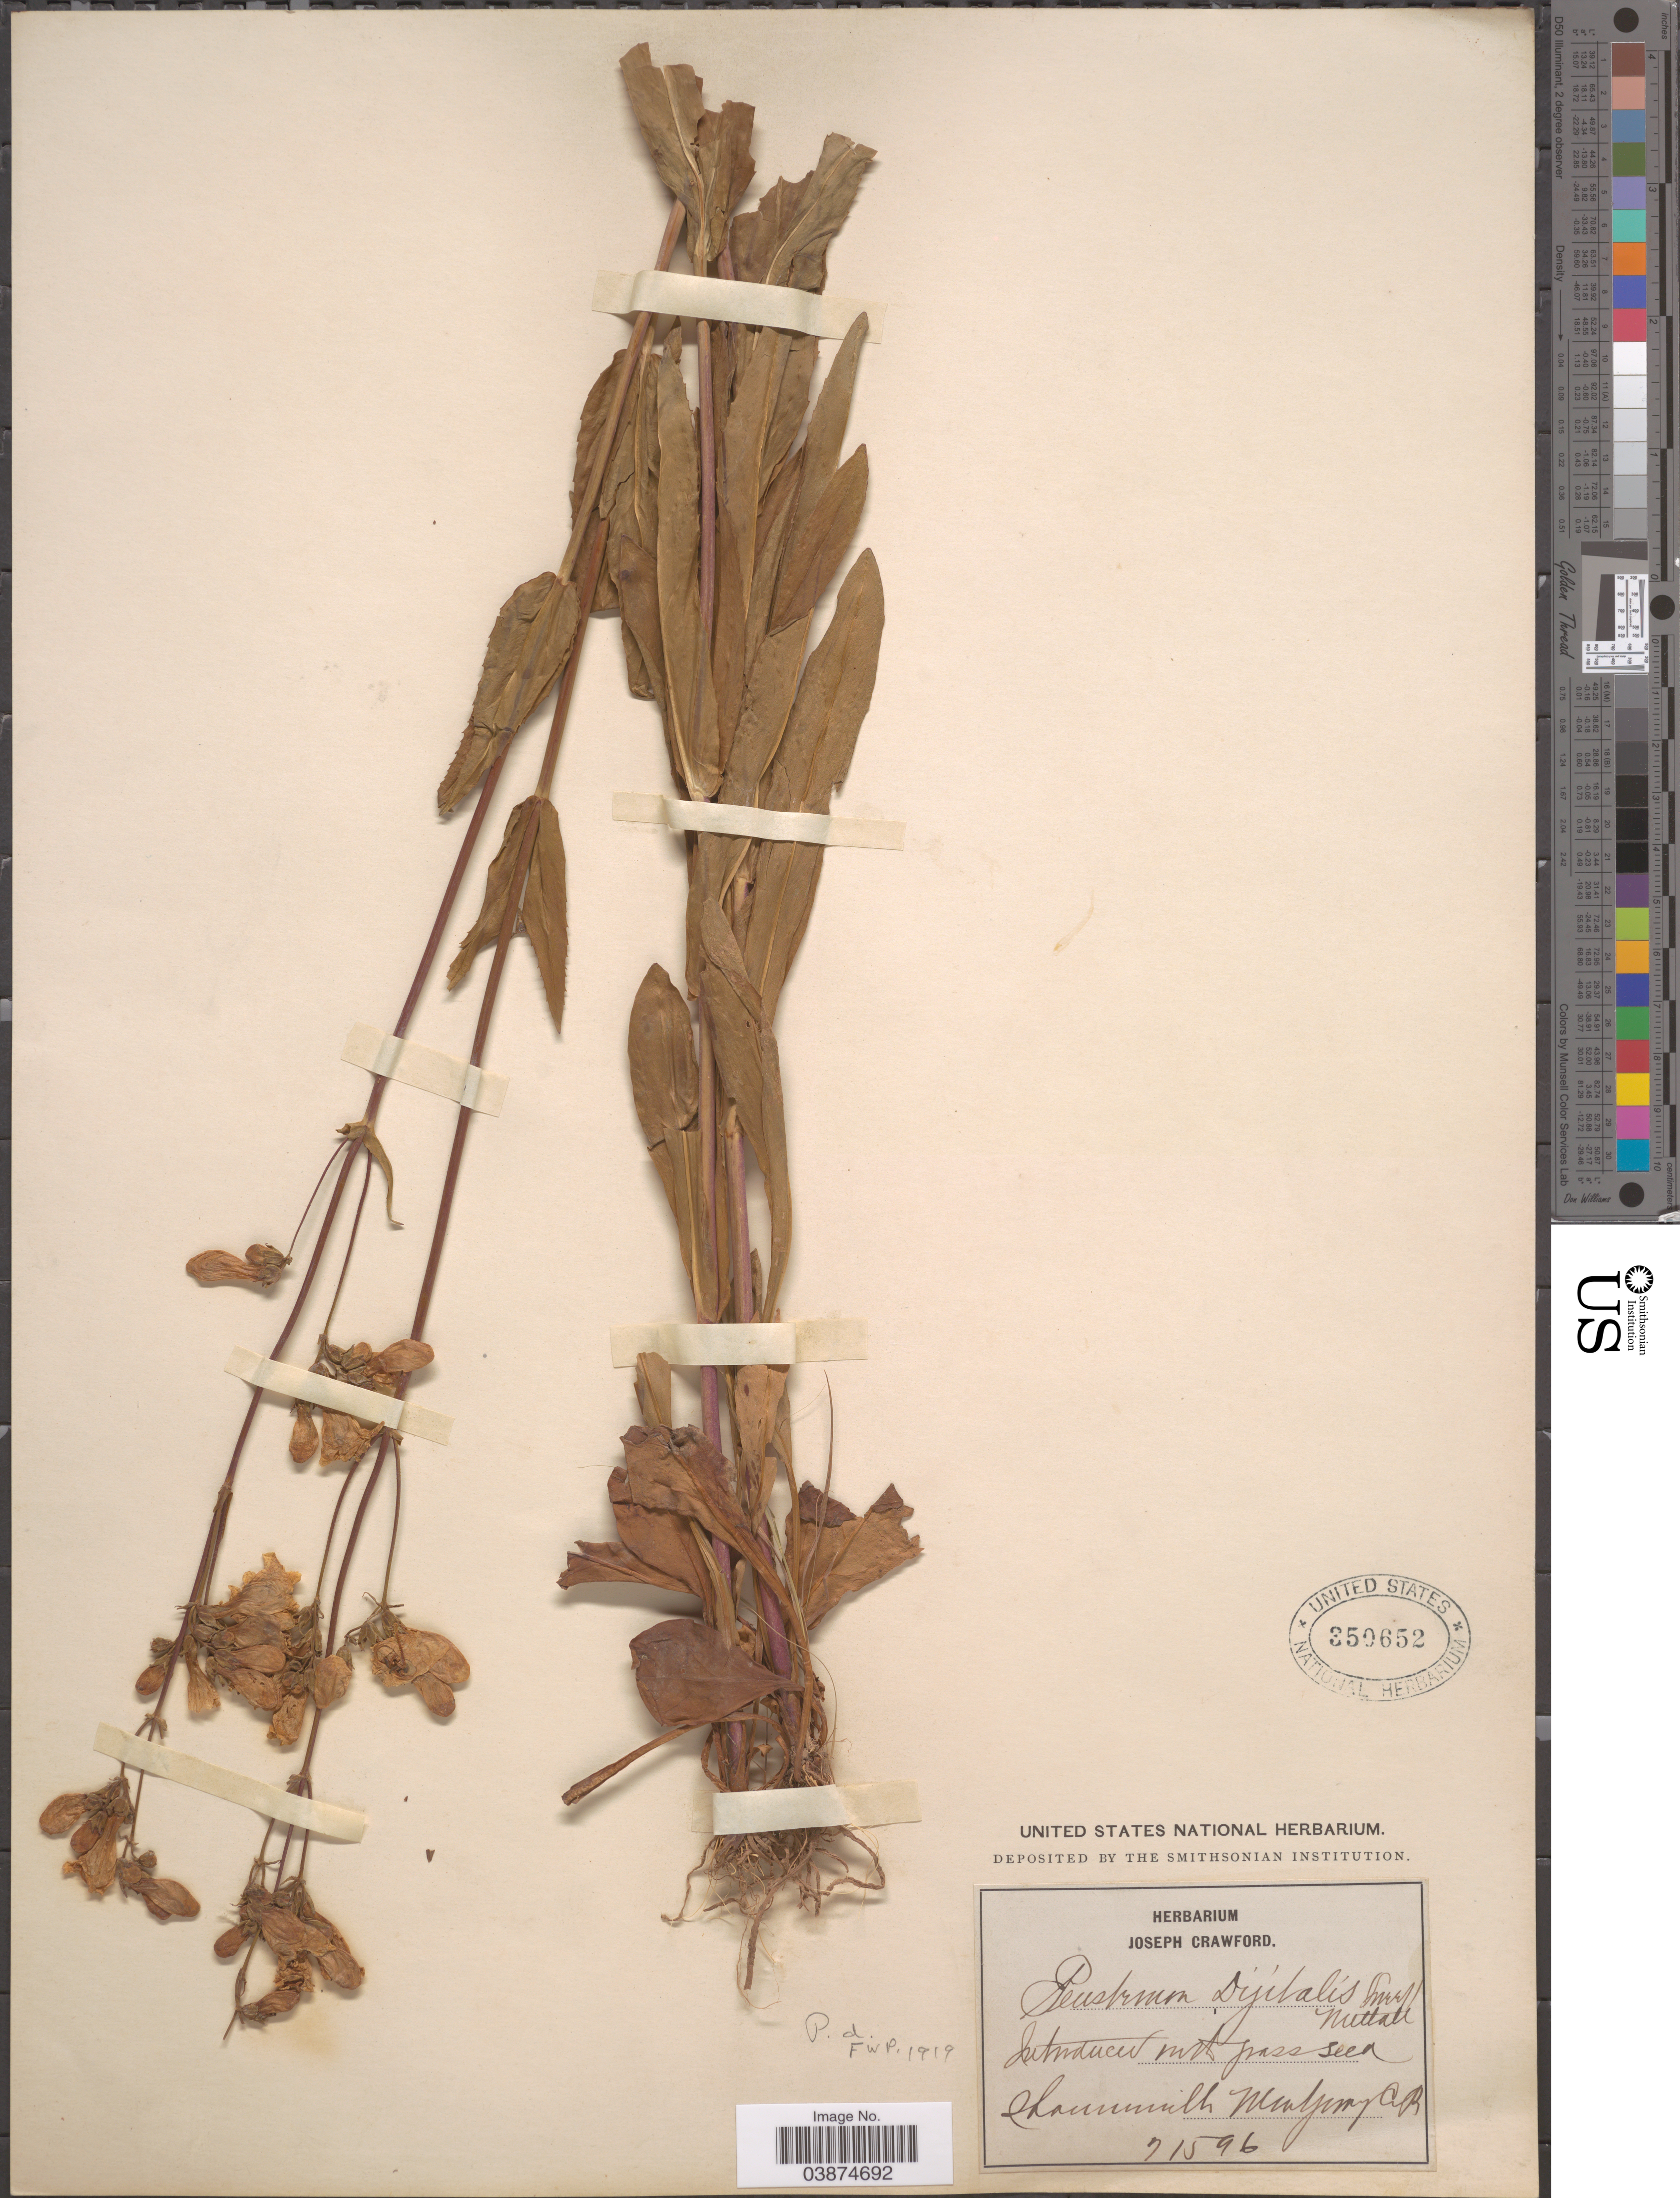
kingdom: Plantae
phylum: Tracheophyta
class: Magnoliopsida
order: Lamiales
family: Plantaginaceae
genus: Penstemon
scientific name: Penstemon digitalis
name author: Nutt. ex Sims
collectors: ex herb. Joseph Crawford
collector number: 71596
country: United States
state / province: New York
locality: Mtn pass, Channmilth. [interpreted]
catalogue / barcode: US 350652